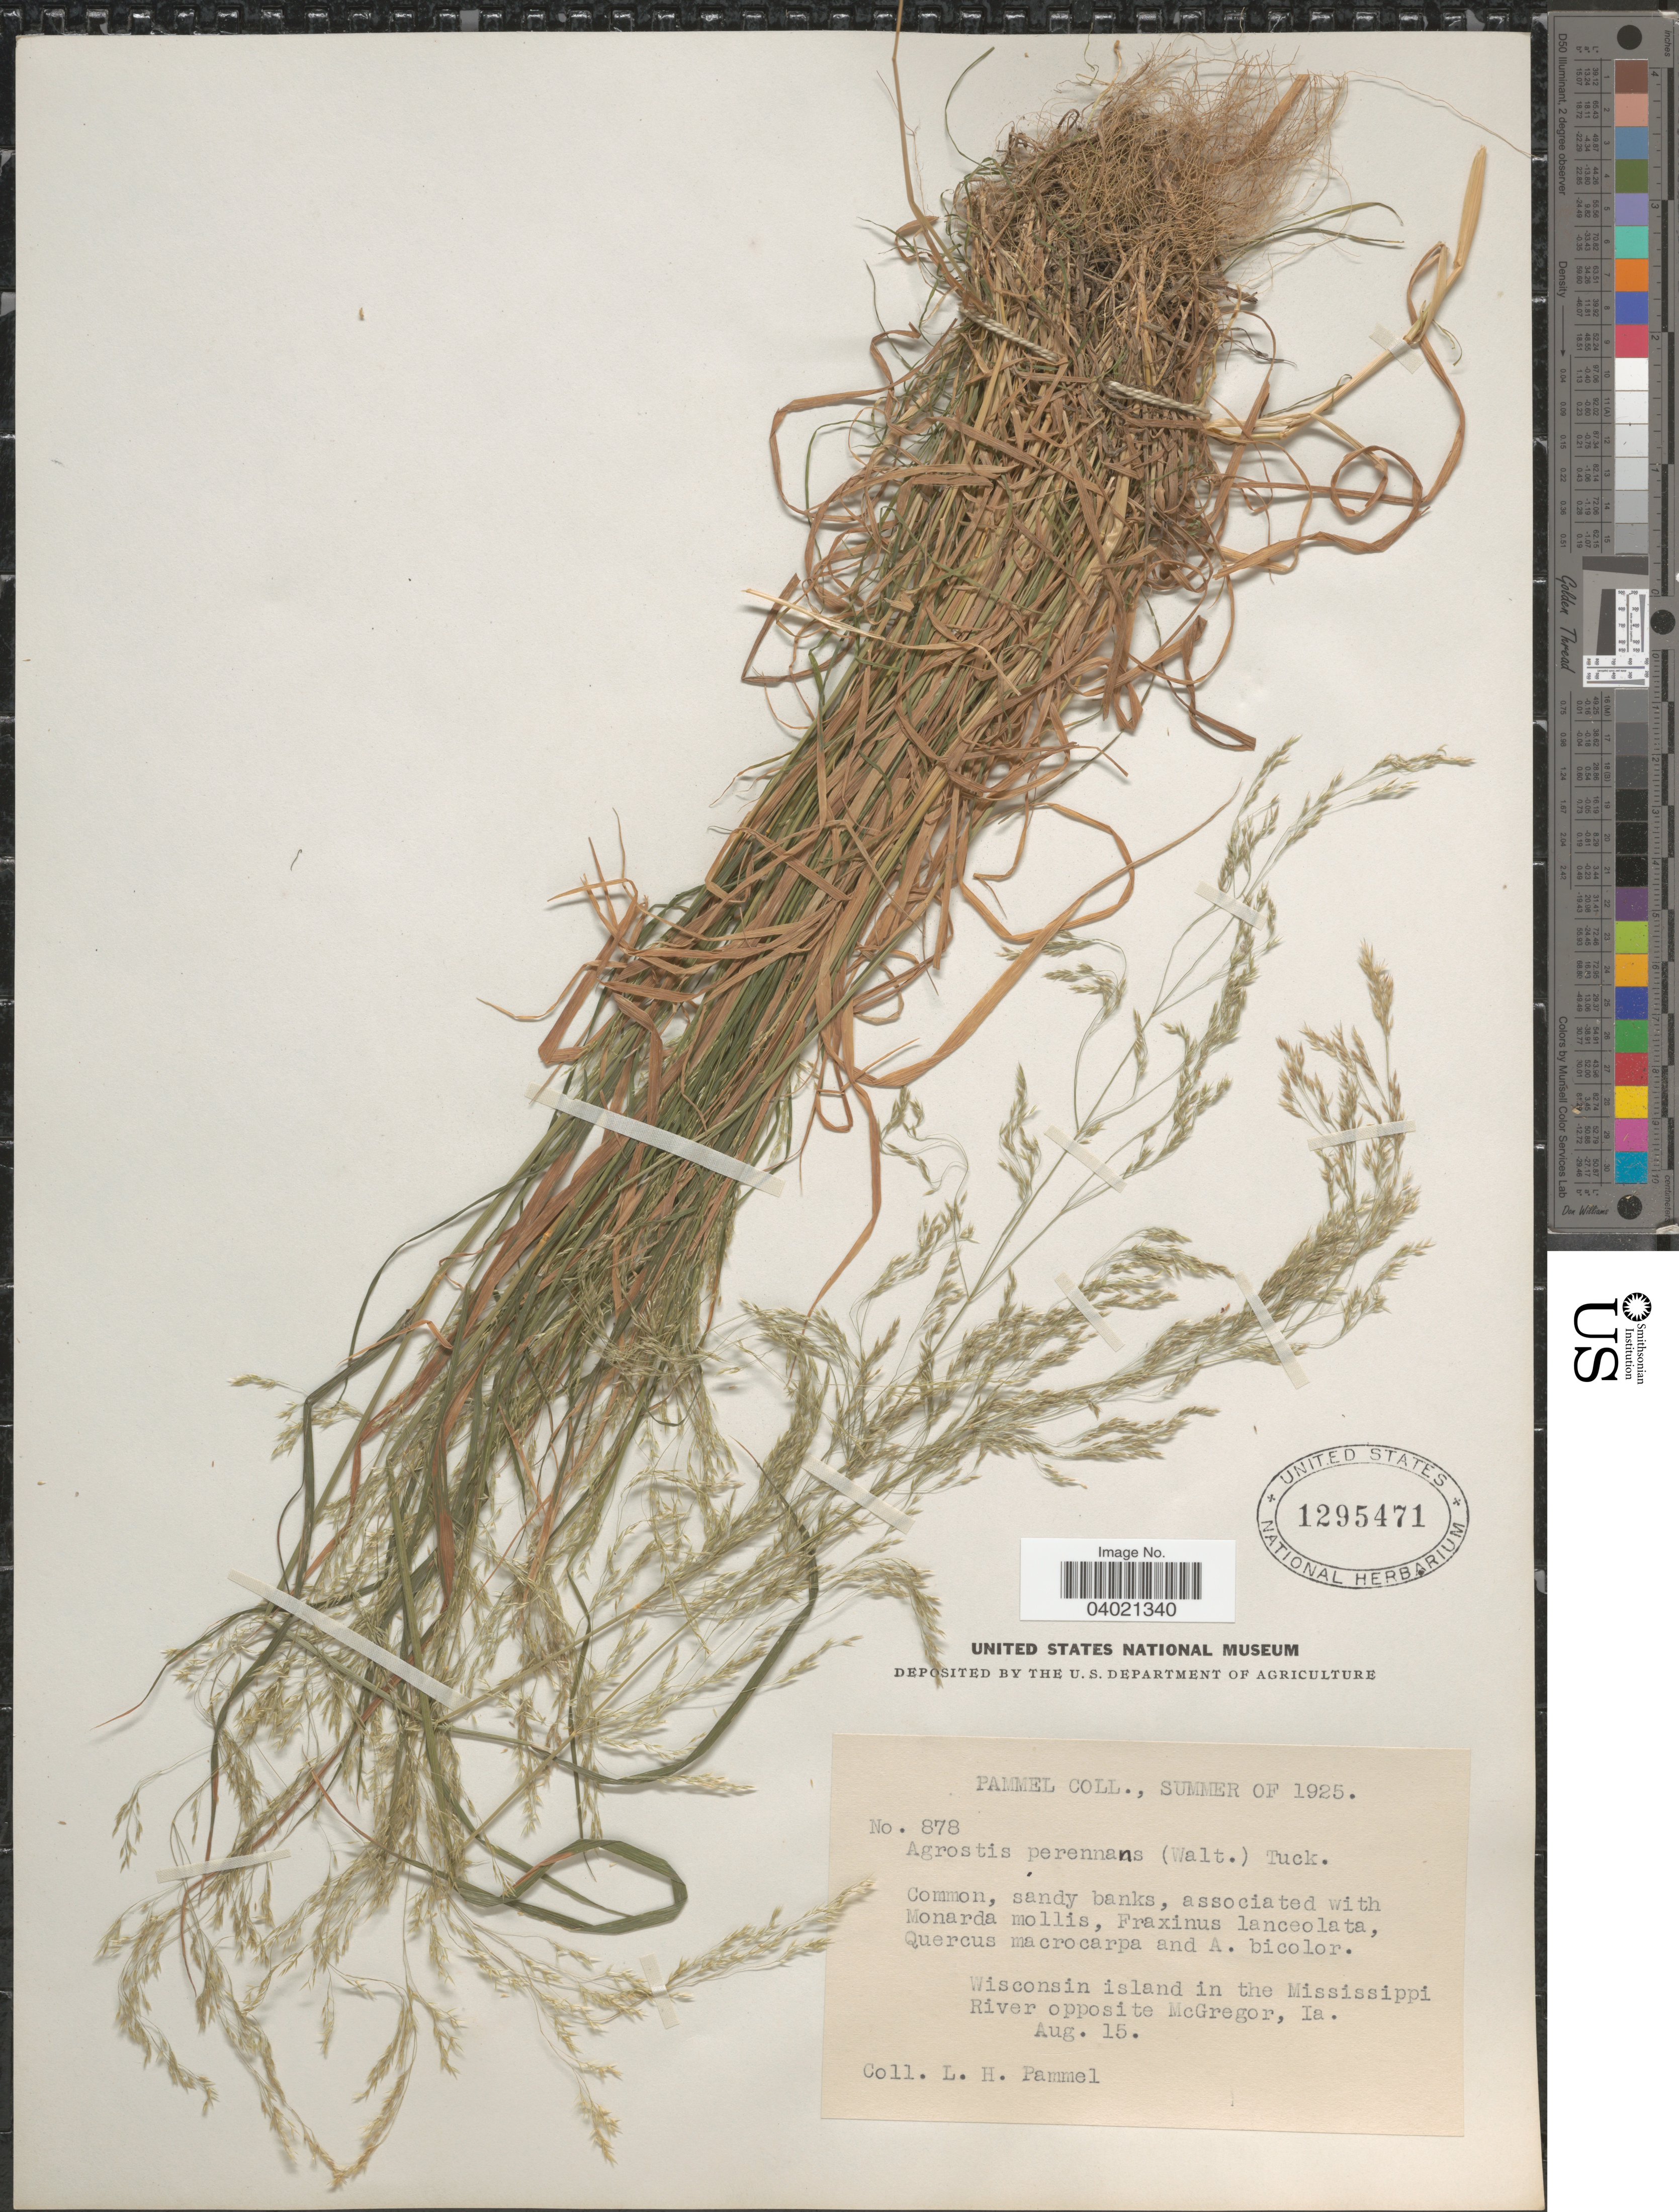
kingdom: Plantae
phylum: Tracheophyta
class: Liliopsida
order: Poales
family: Poaceae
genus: Agrostis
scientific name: Agrostis perennans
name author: (Walter) Tuck.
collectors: L. Pammel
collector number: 878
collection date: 1925-08-15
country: United States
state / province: Iowa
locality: Wisconsin island in the Mississippi River opposite McGregor.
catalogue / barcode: US 1295471